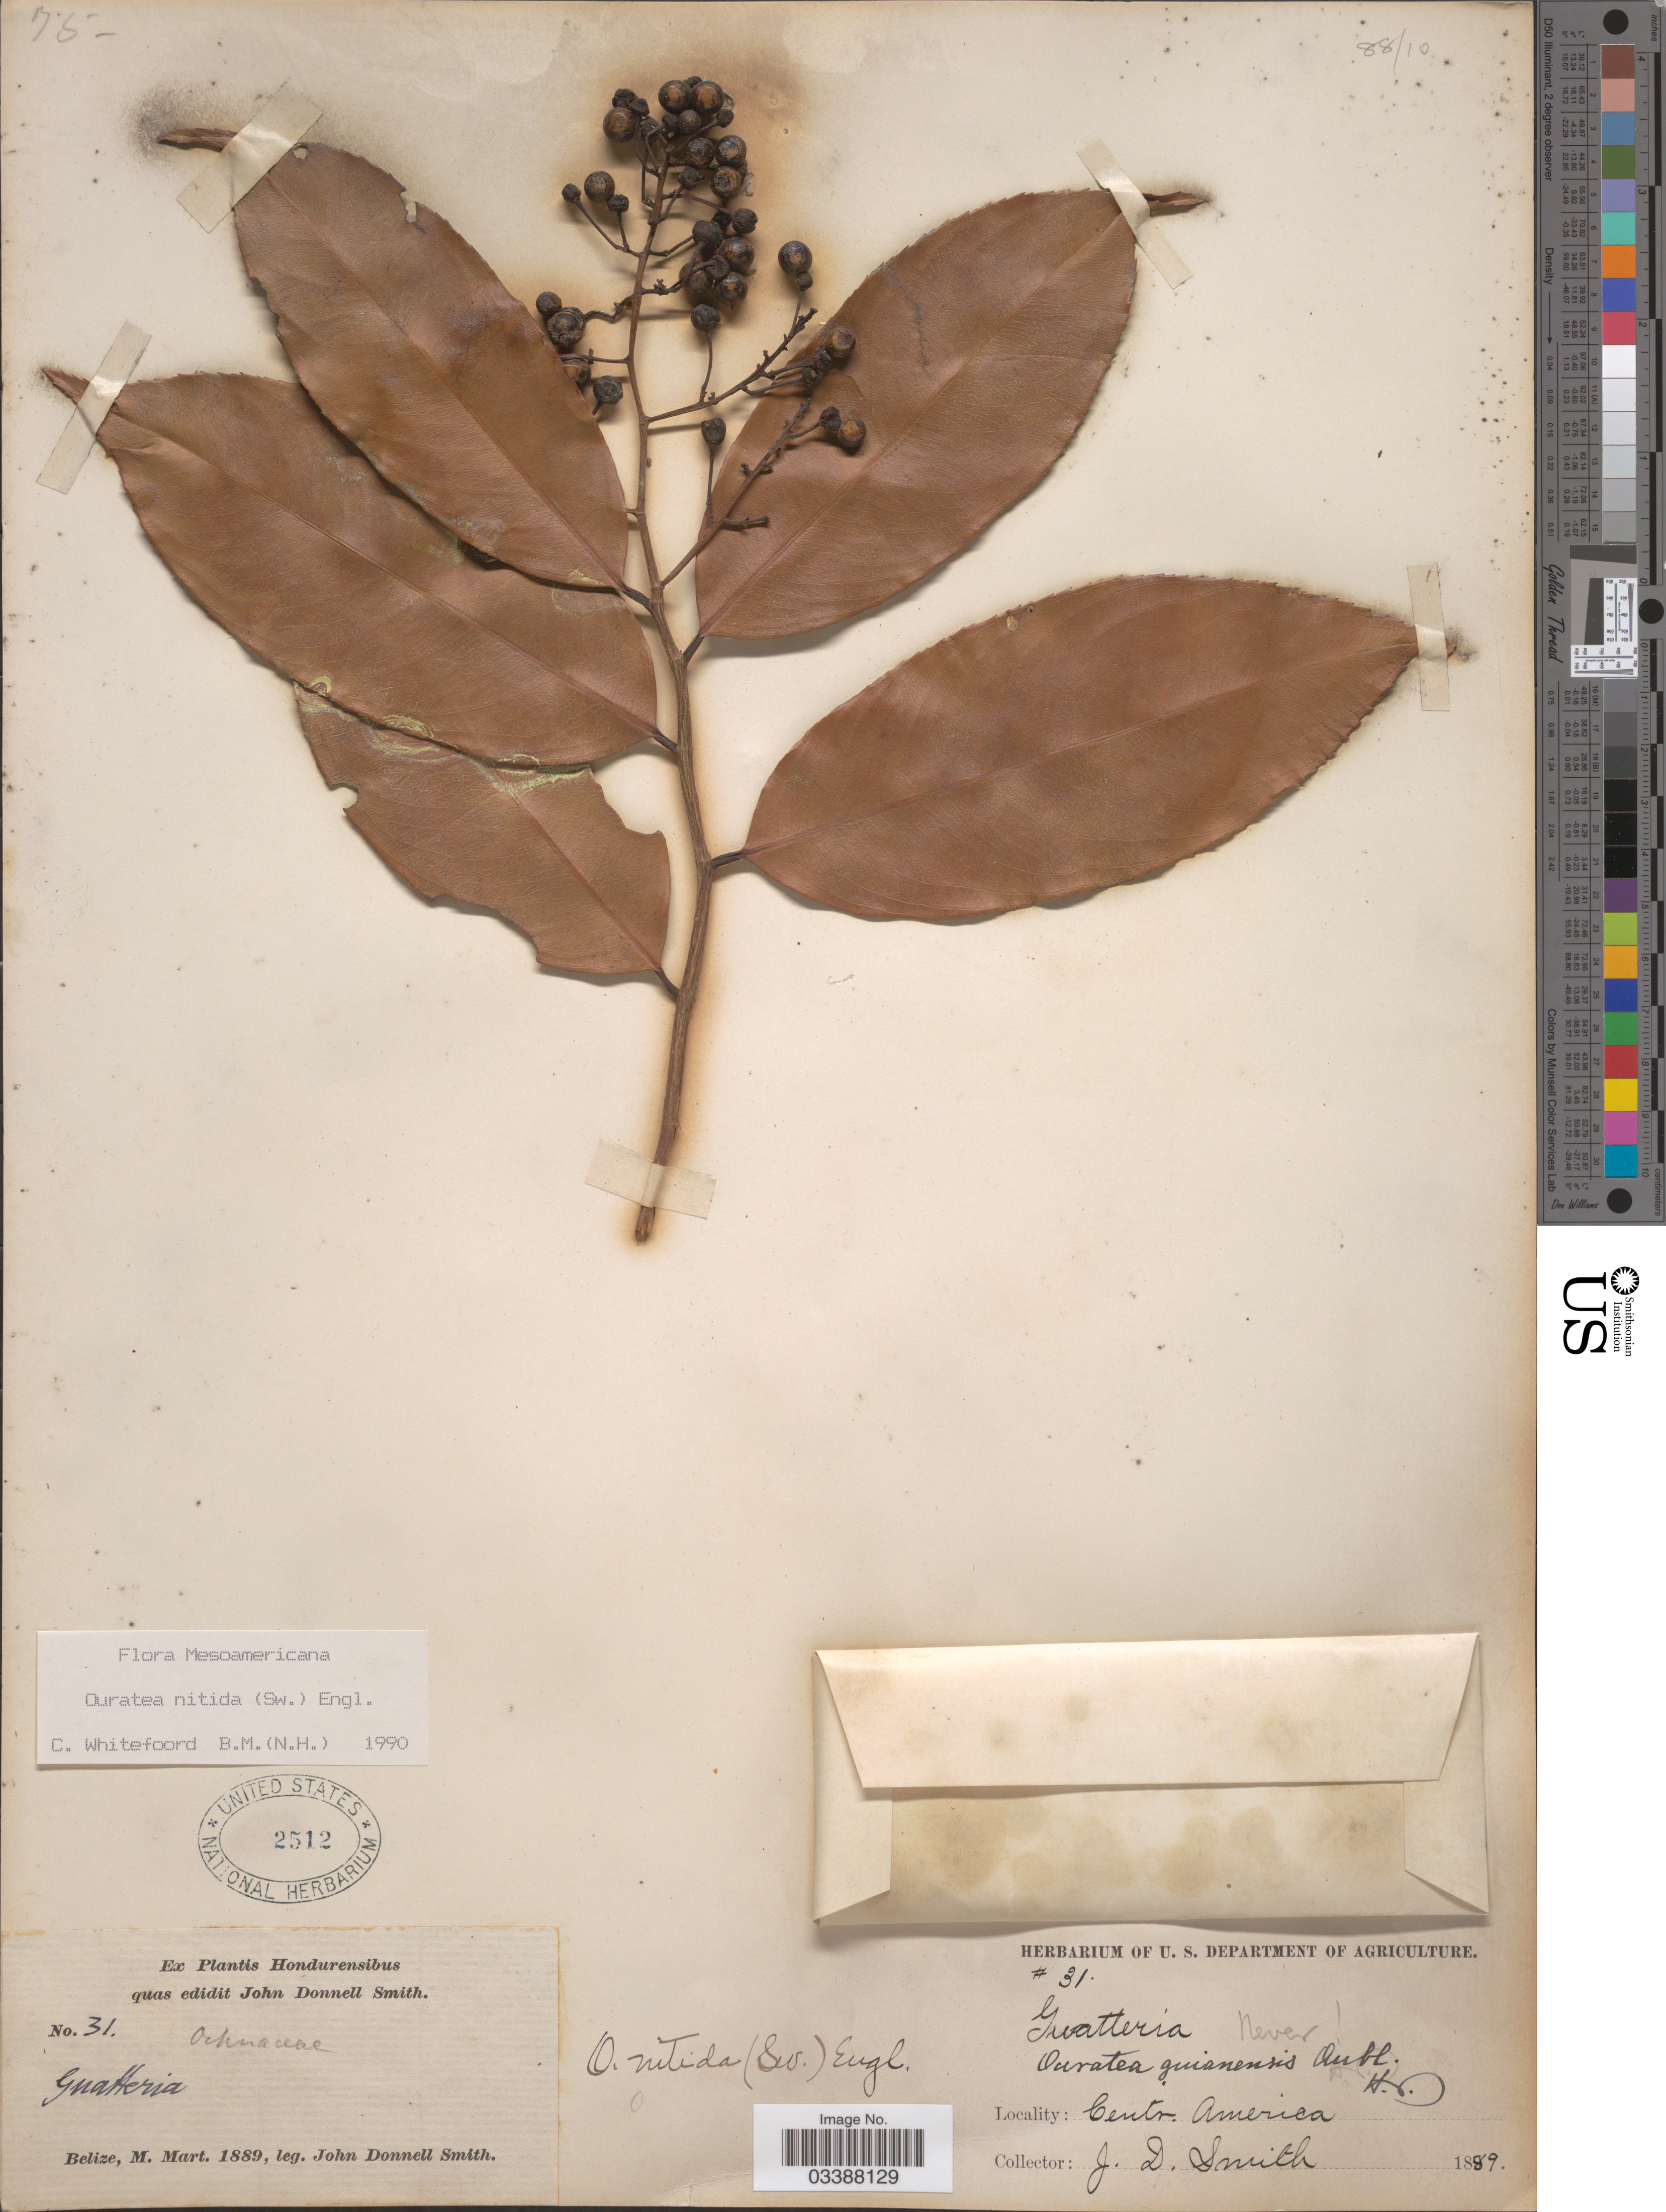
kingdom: Plantae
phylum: Tracheophyta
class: Magnoliopsida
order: Malpighiales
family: Ochnaceae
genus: Ouratea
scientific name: Ouratea nitida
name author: (Sw.) Engl.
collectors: J. Donnell Smith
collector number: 31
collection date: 1889-03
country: Belize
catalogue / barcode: US 2512